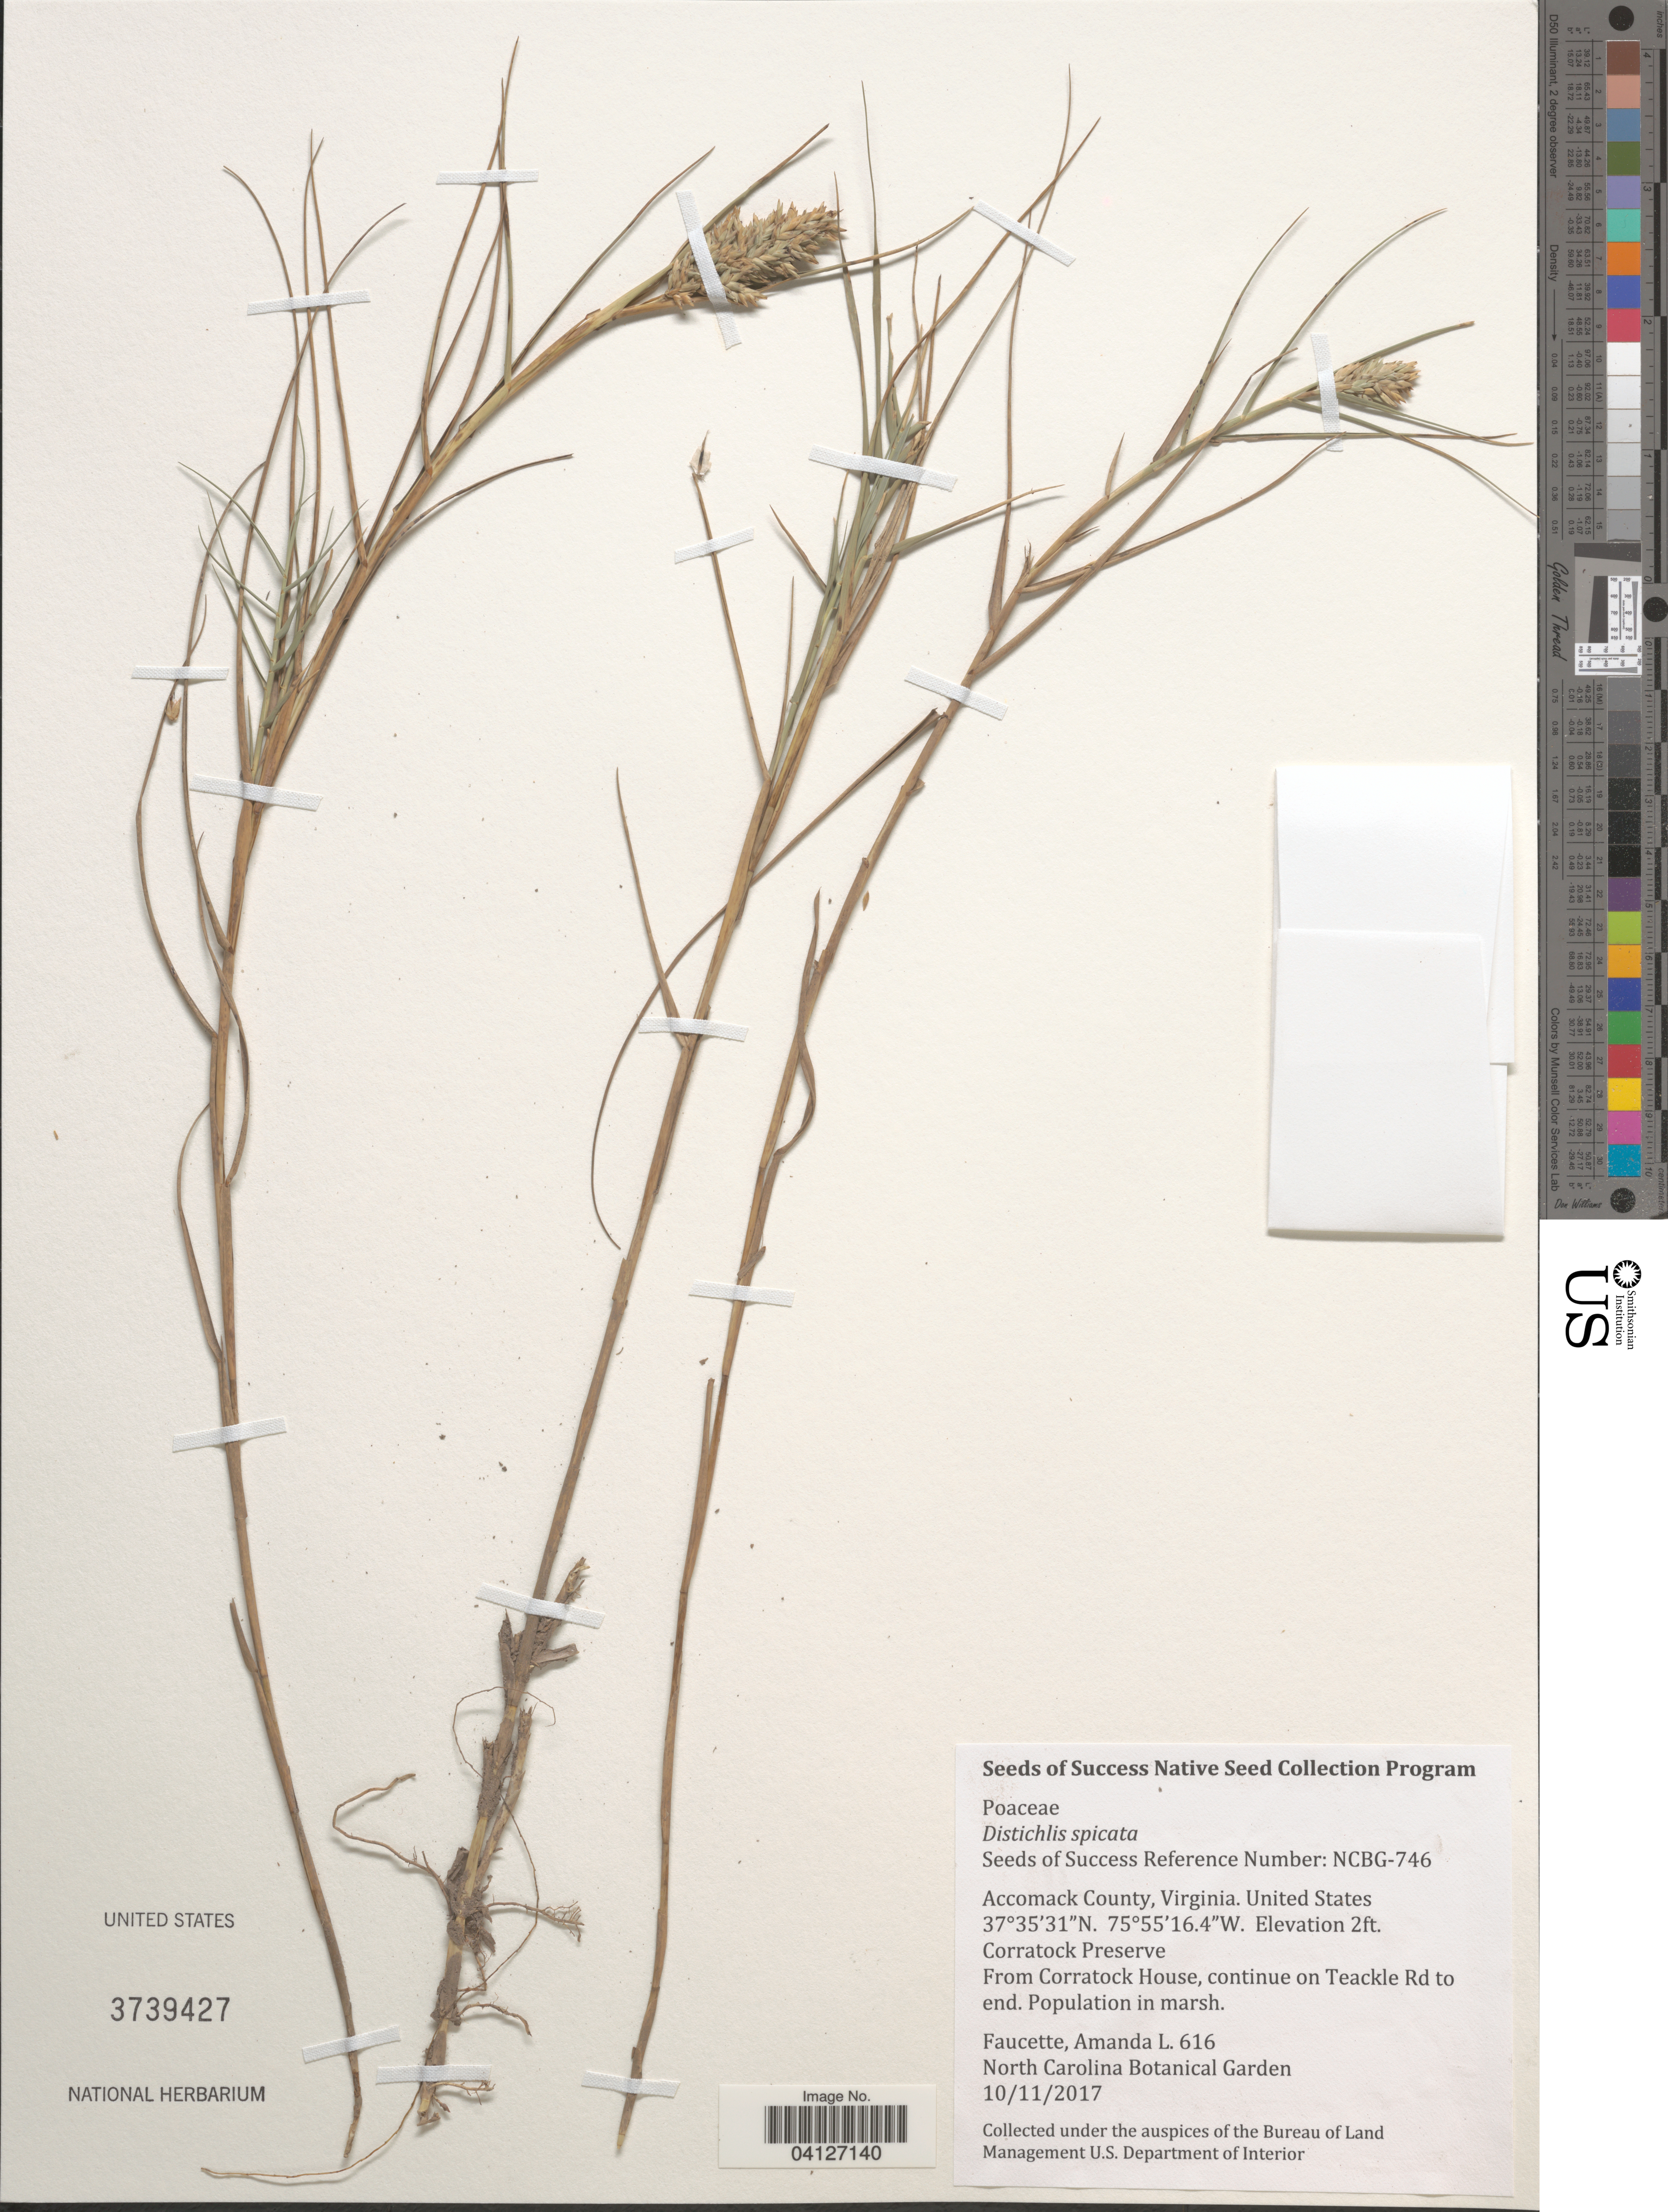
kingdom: Plantae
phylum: Tracheophyta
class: Liliopsida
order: Poales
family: Poaceae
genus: Distichlis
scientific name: Distichlis spicata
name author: (L.) Greene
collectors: A. Faucette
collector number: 616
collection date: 2017-10-11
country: United States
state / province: Virginia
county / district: Accomack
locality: Corratock Preserve. From Corratock House, continue on Teckle Rd to end.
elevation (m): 1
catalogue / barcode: US 3739427